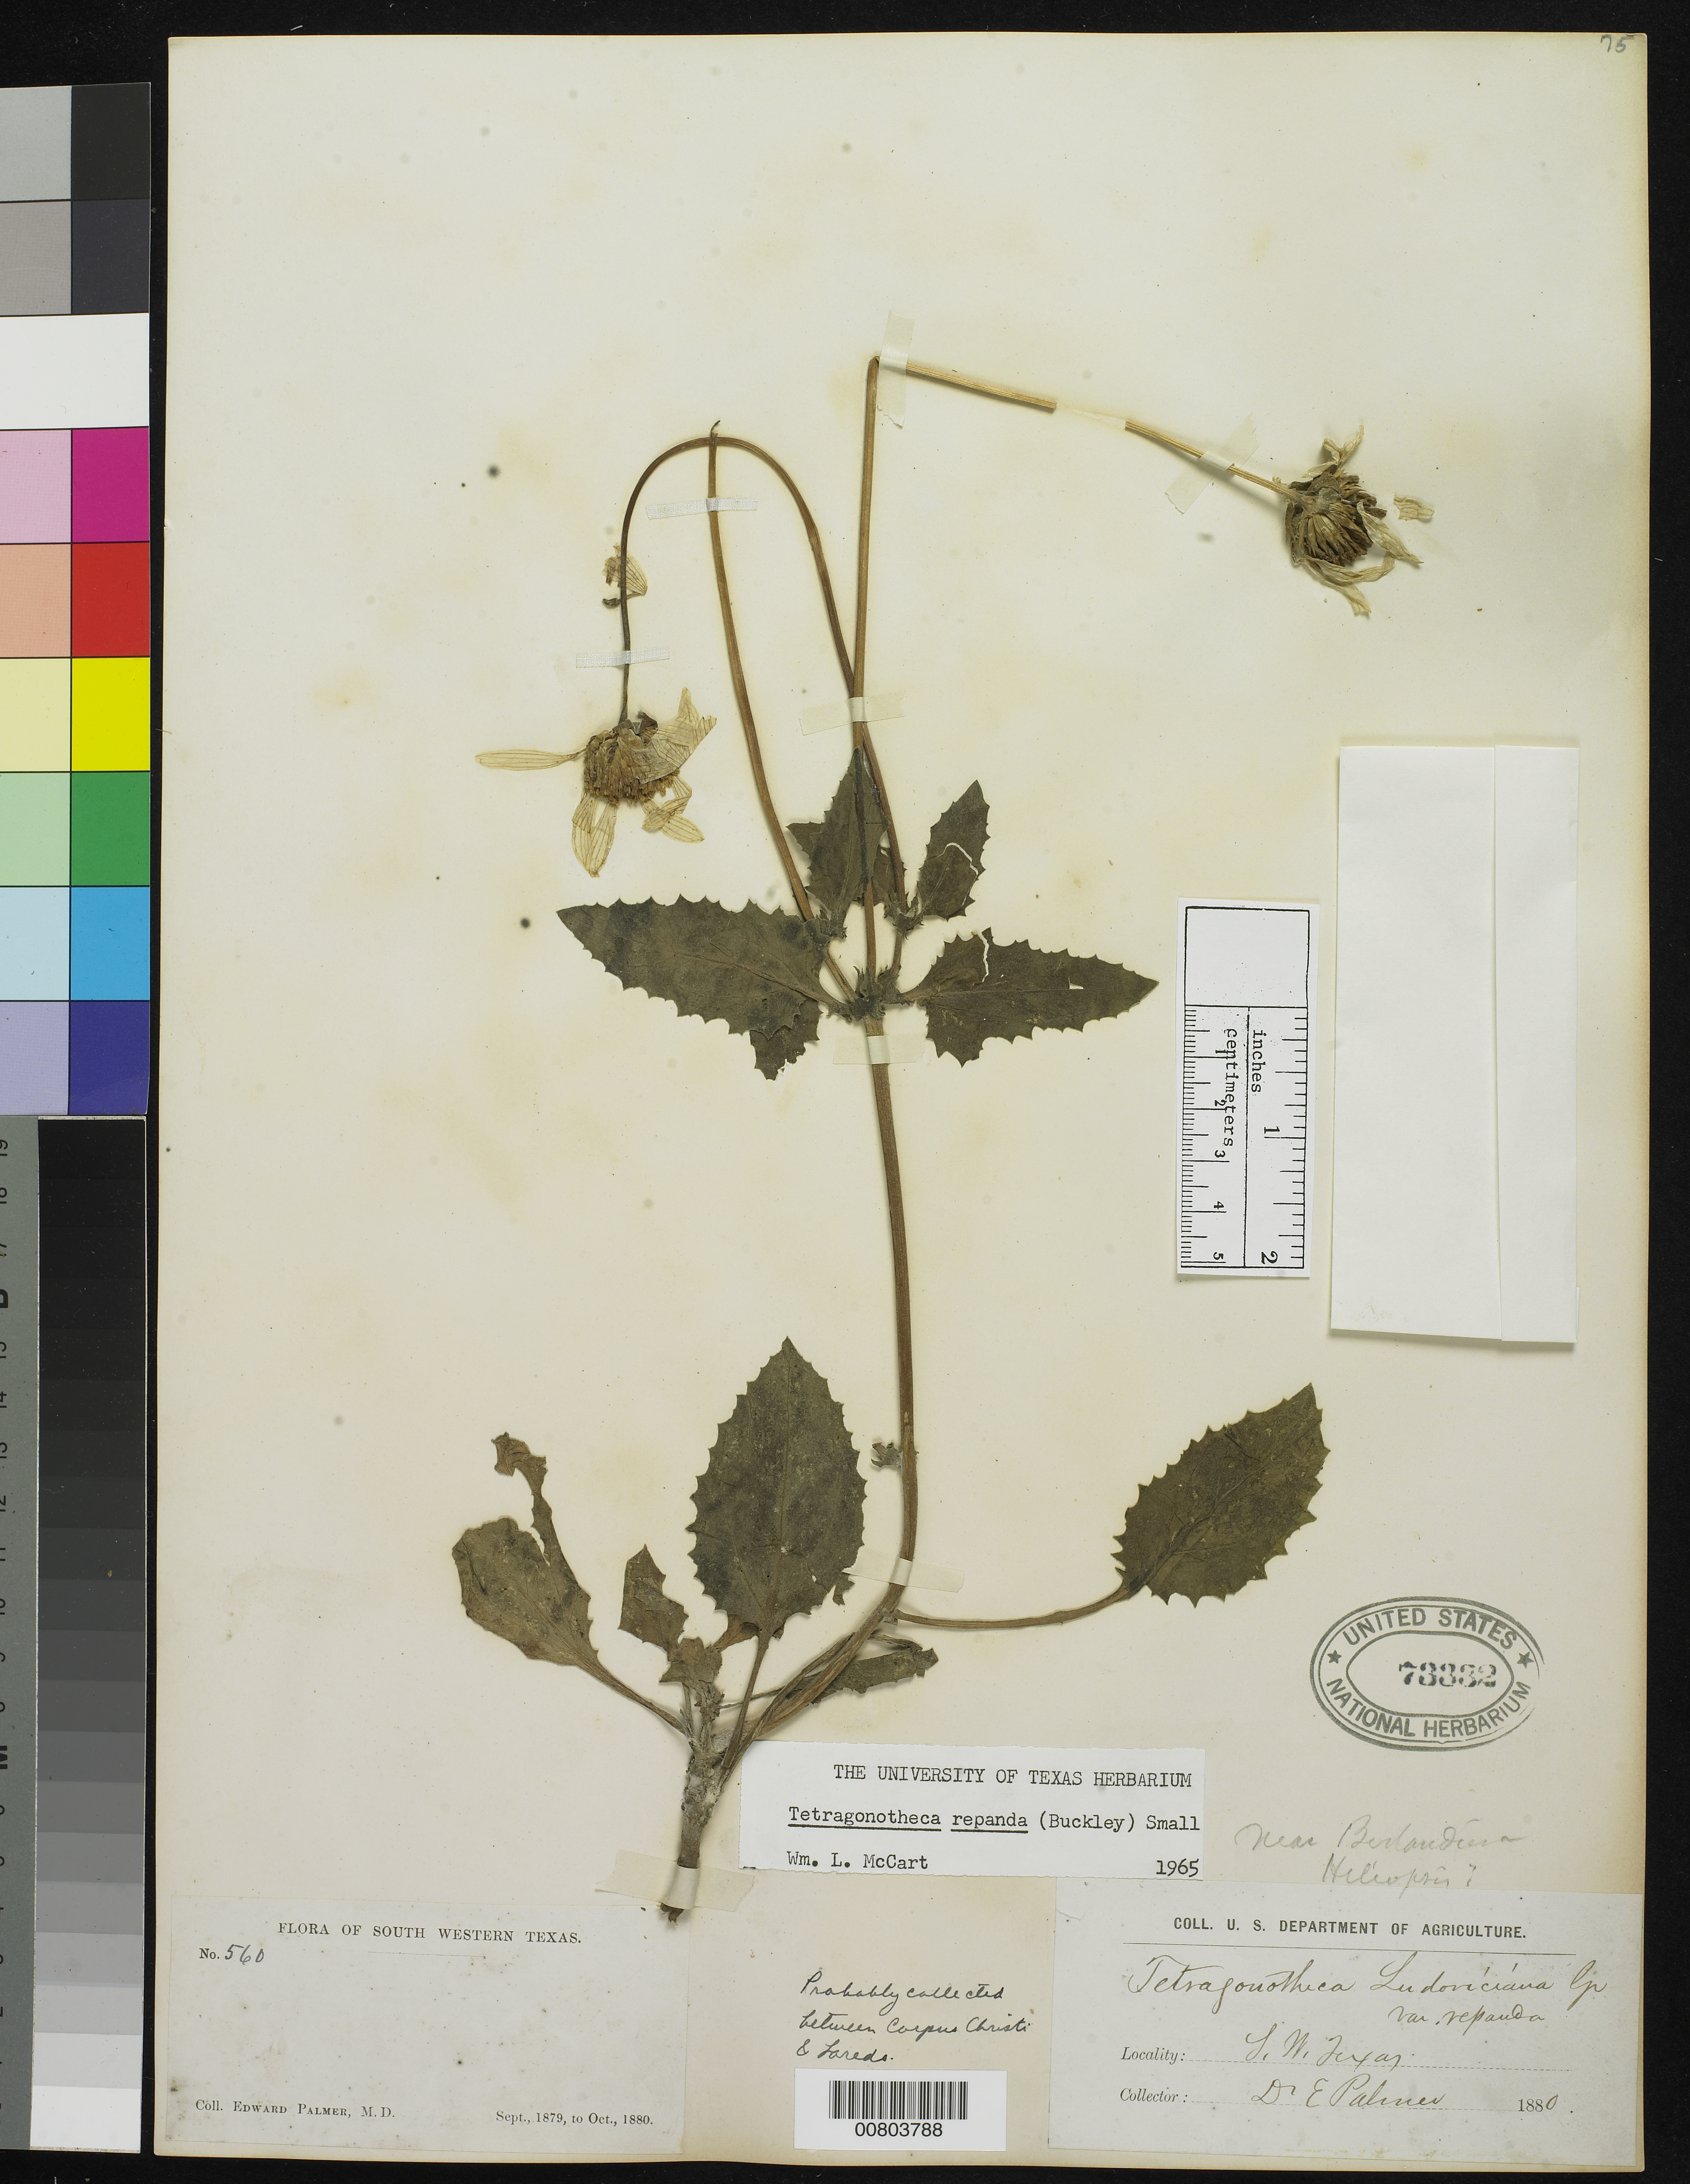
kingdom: Plantae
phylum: Tracheophyta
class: Magnoliopsida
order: Asterales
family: Asteraceae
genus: Tetragonotheca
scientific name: Tetragonotheca repanda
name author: (Buckley) Small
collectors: E. Palmer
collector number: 560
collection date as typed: Jan 1880 to -- Oct 1880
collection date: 1880-01/1880-10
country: United States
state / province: Texas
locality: SW Texas. Probably collected between Corpus Christi and Laredo.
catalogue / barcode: US 73332